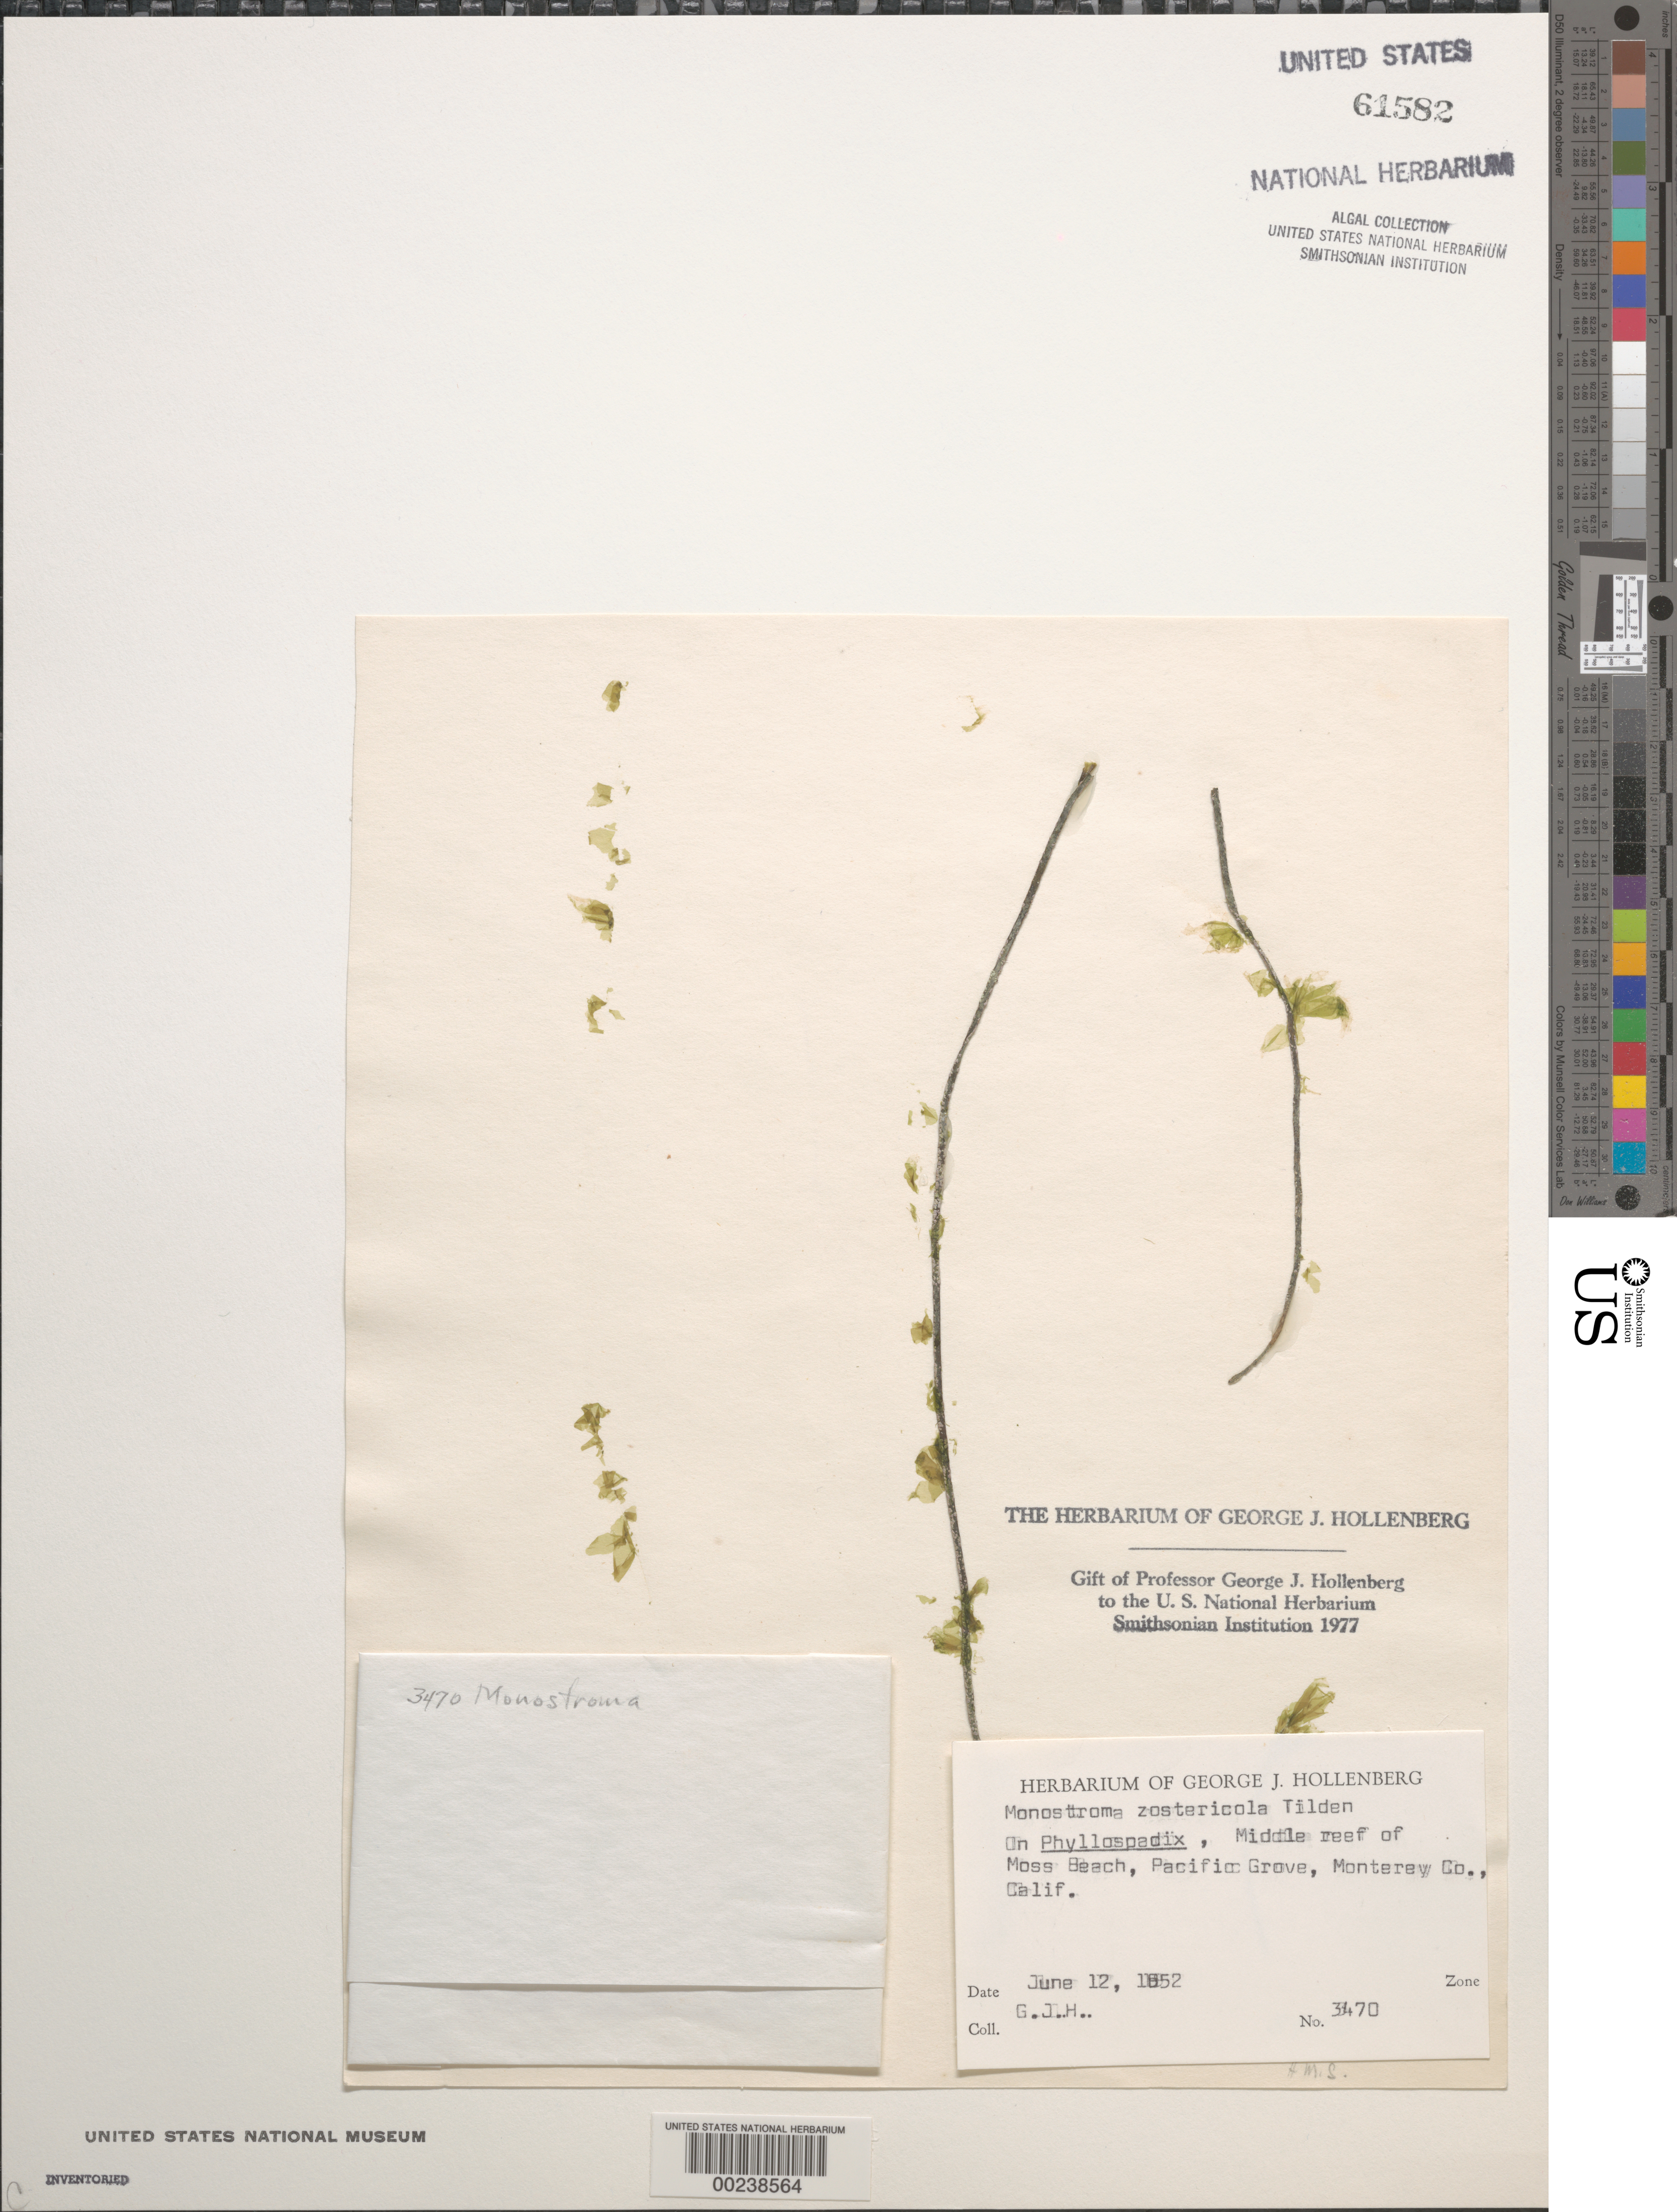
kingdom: Plantae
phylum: Chlorophyta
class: Ulvophyceae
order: Ulvales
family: Kornmanniaceae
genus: Kornmannia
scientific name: Kornmannia zostericola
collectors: G. Hollenberg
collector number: GJH 3470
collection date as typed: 12 Jun 1952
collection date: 1952-06-12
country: United States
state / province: California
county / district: Monterey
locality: Middle reef of Moss Beach, Pacific Grove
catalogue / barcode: US 61582